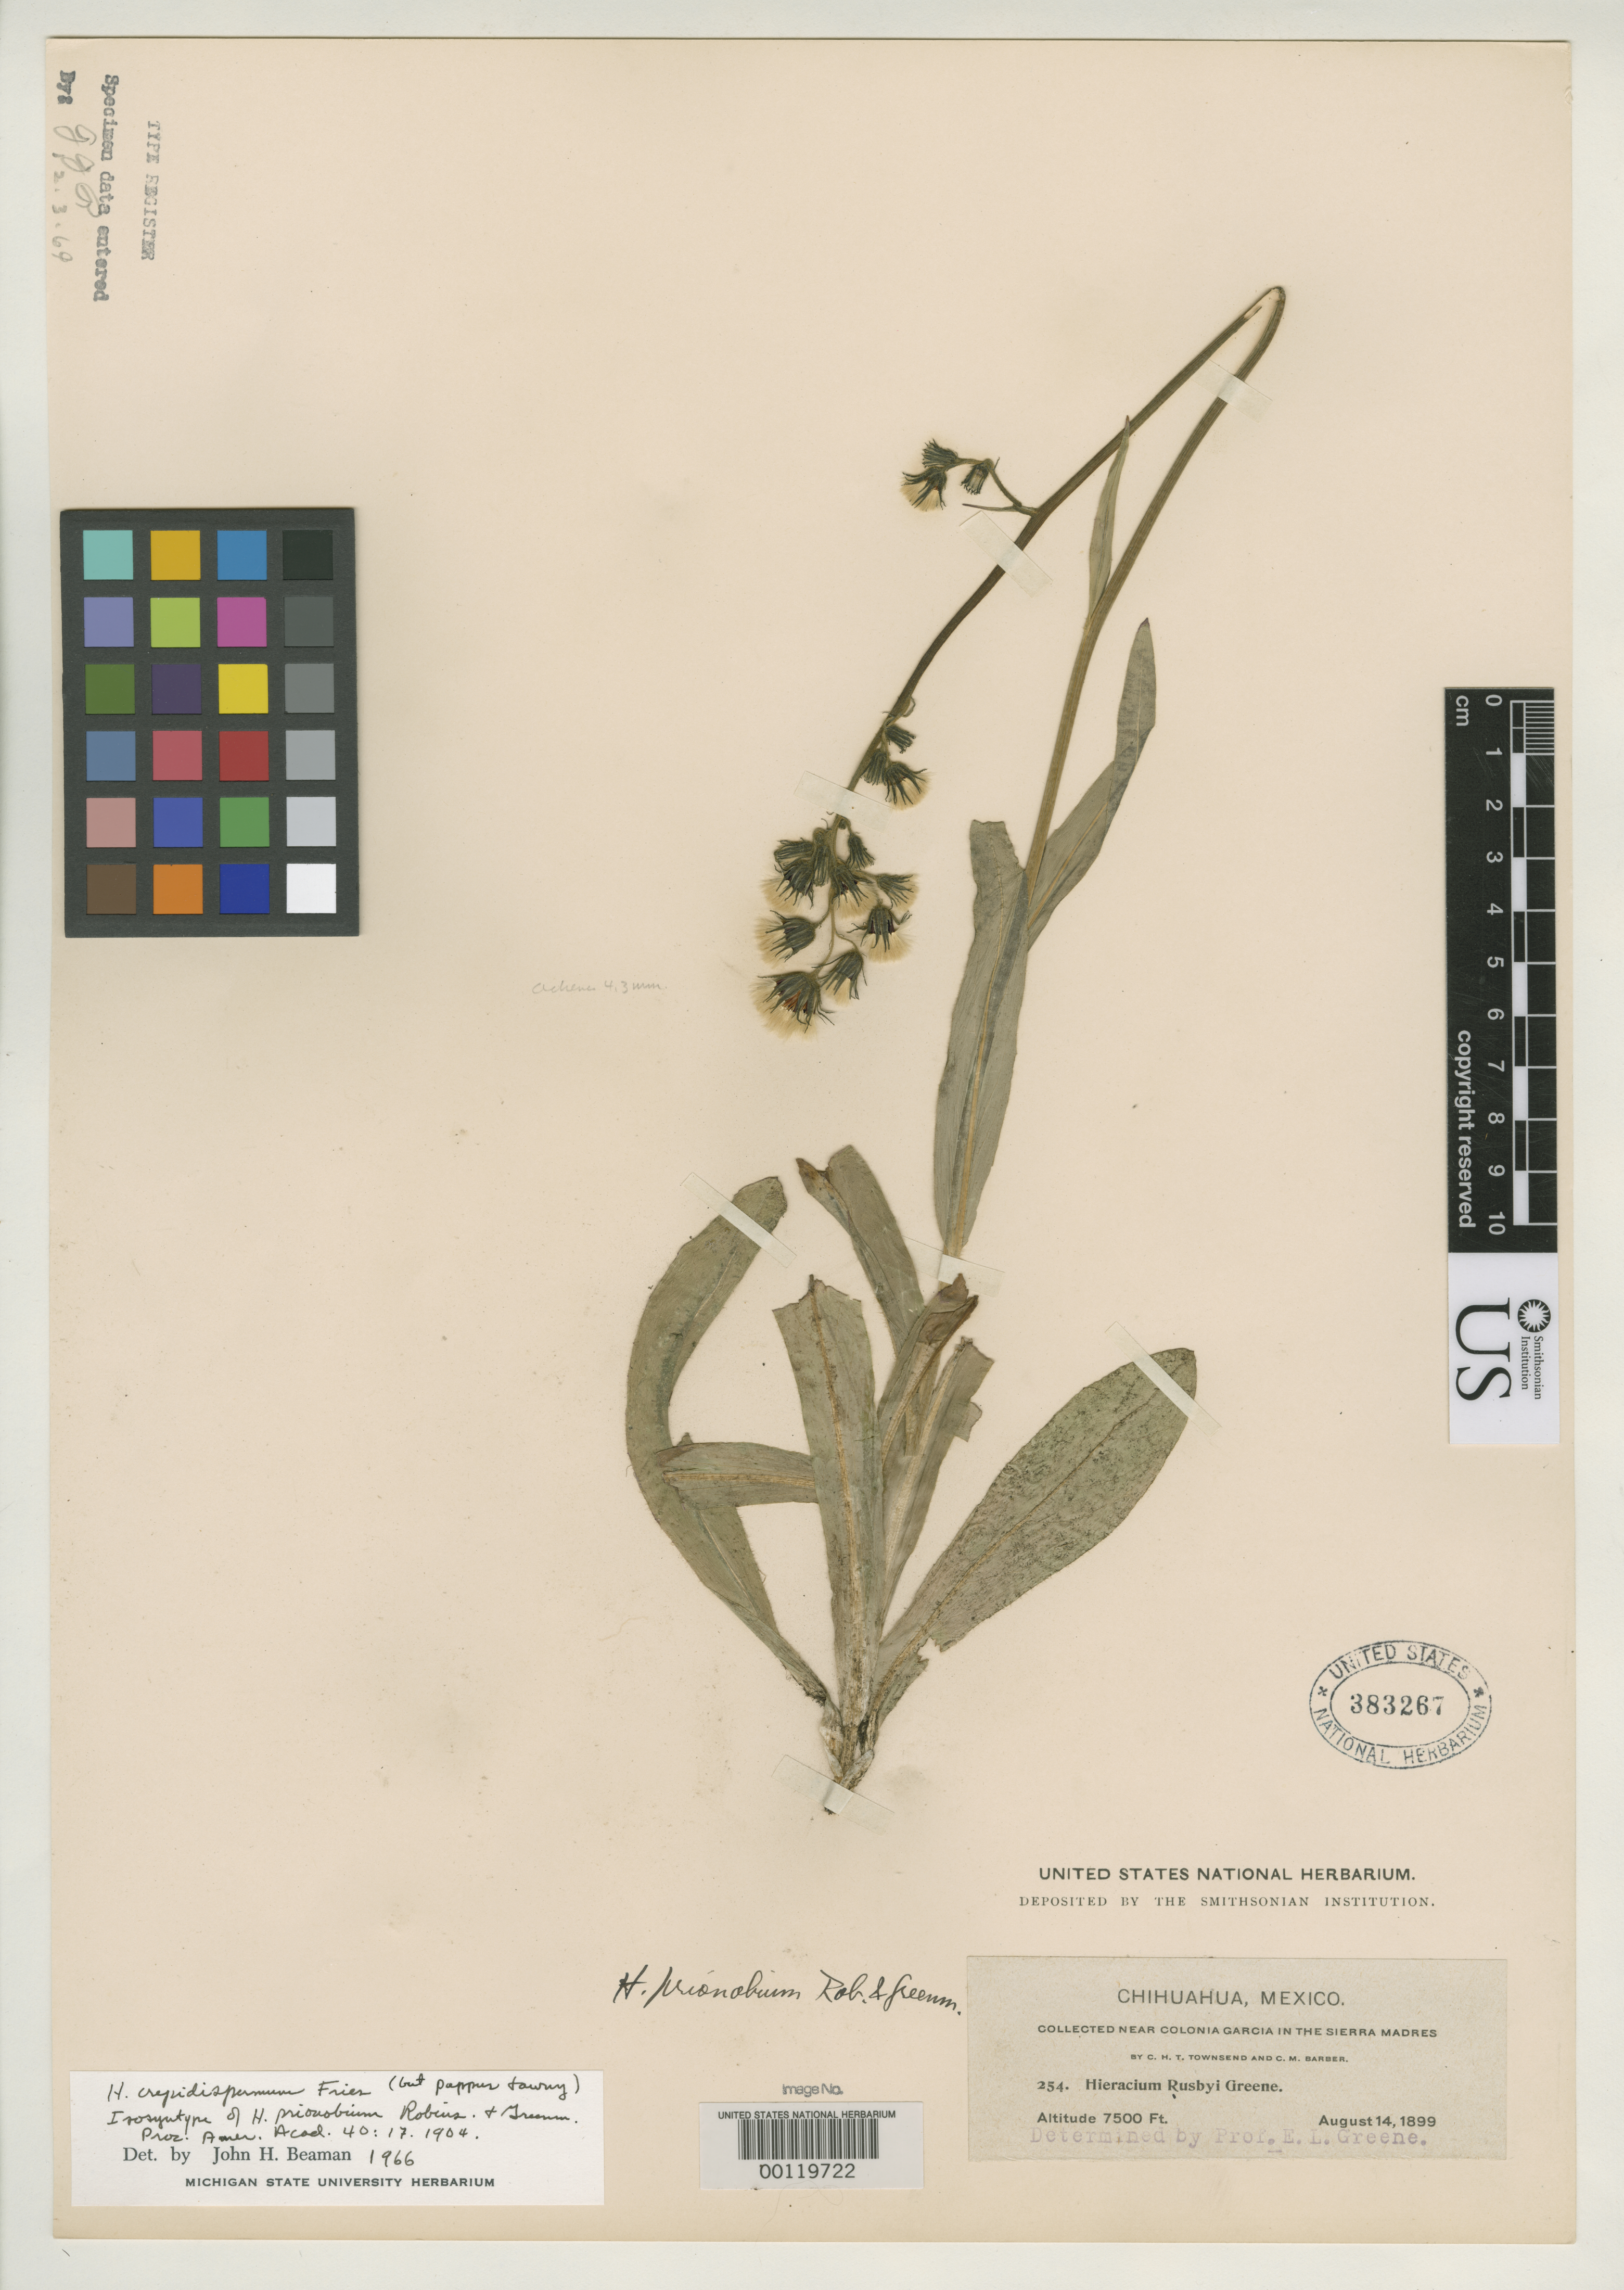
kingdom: Plantae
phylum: Tracheophyta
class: Magnoliopsida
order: Asterales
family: Asteraceae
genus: Hieracium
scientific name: Hieracium prionobium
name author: B.L. Rob. & Greenm.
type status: Isosyntype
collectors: C. H. T. Townsend & C. Barber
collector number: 254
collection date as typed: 14 Aug 1899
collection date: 1899-08-14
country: Mexico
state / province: Chihuahua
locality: Near Colonia Garcia, Sierra Madres.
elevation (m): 2286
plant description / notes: Lectotype collection is Pringle 131 as designated by J.H. Beaman, Syst. Bot. Monogr. 29: 30 (1990).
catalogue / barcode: US 383267